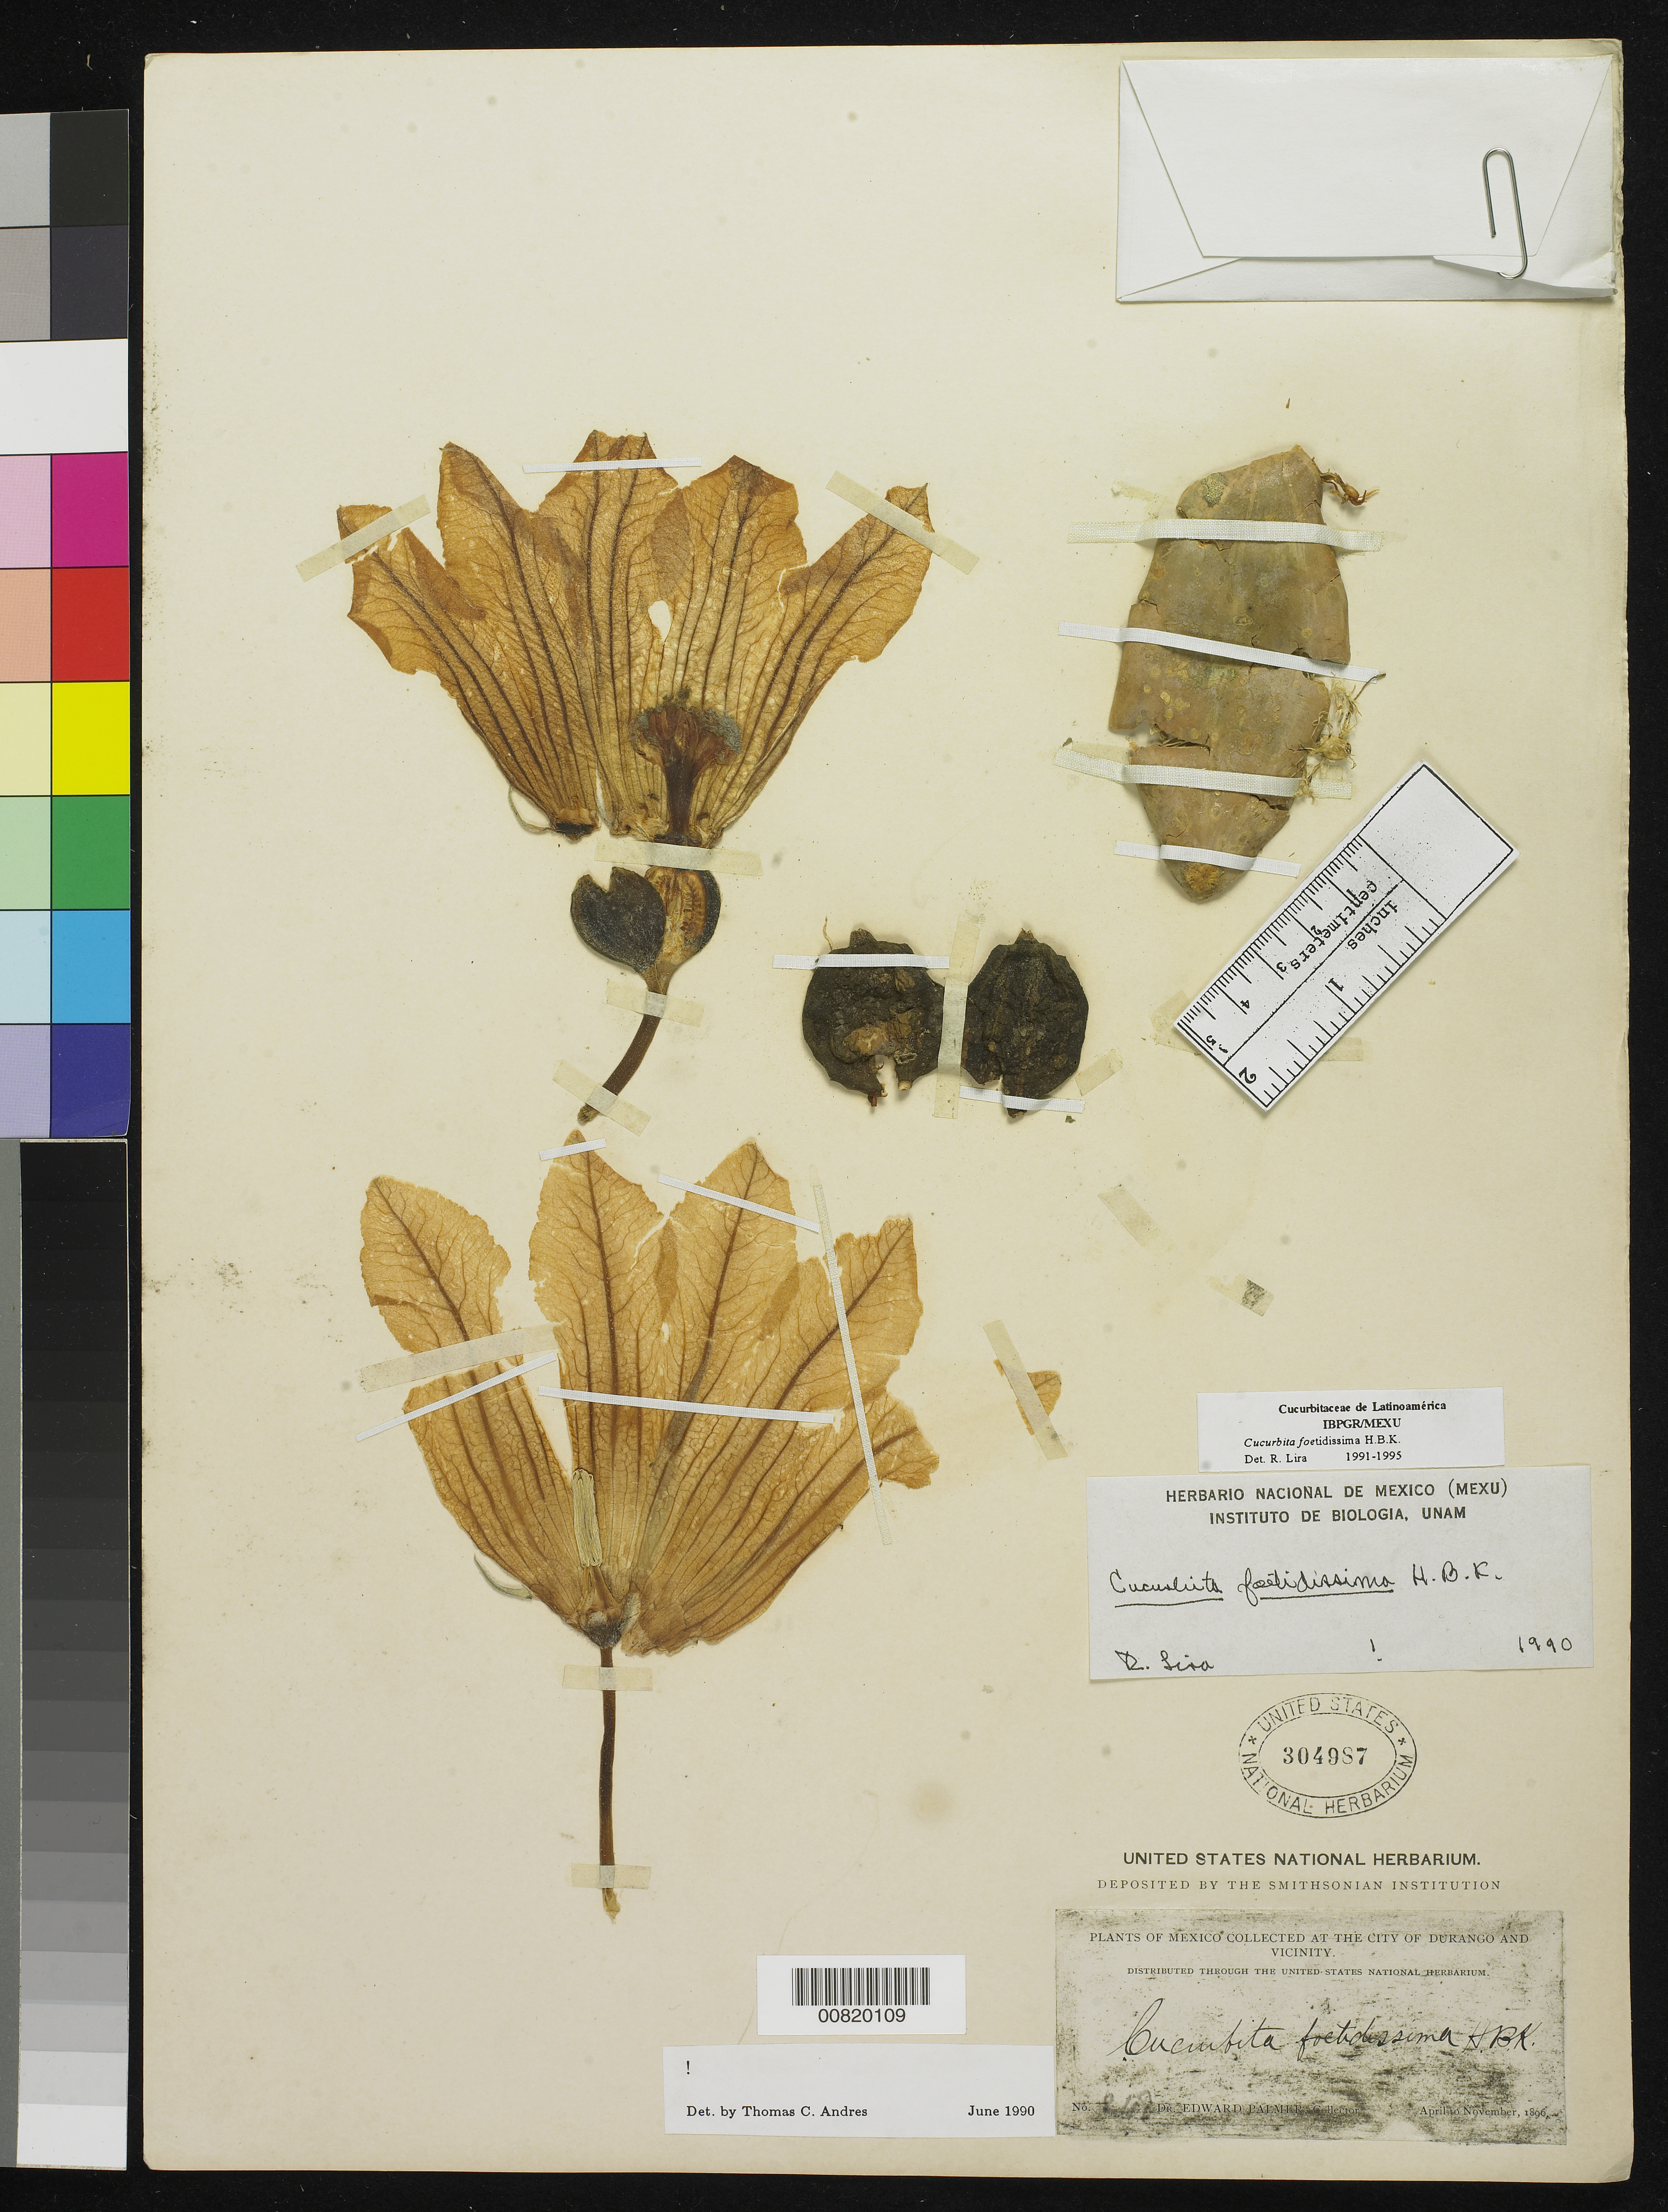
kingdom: Plantae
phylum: Tracheophyta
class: Magnoliopsida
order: Cucurbitales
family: Cucurbitaceae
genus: Cucurbita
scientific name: Cucurbita foetidissima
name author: Kunth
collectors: E. Palmer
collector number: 268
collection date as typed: Apr 1896 to -- Nov 1896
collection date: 1896-04/1896-11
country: Mexico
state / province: Durango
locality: City of Durango and vicinity.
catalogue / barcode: US 304987